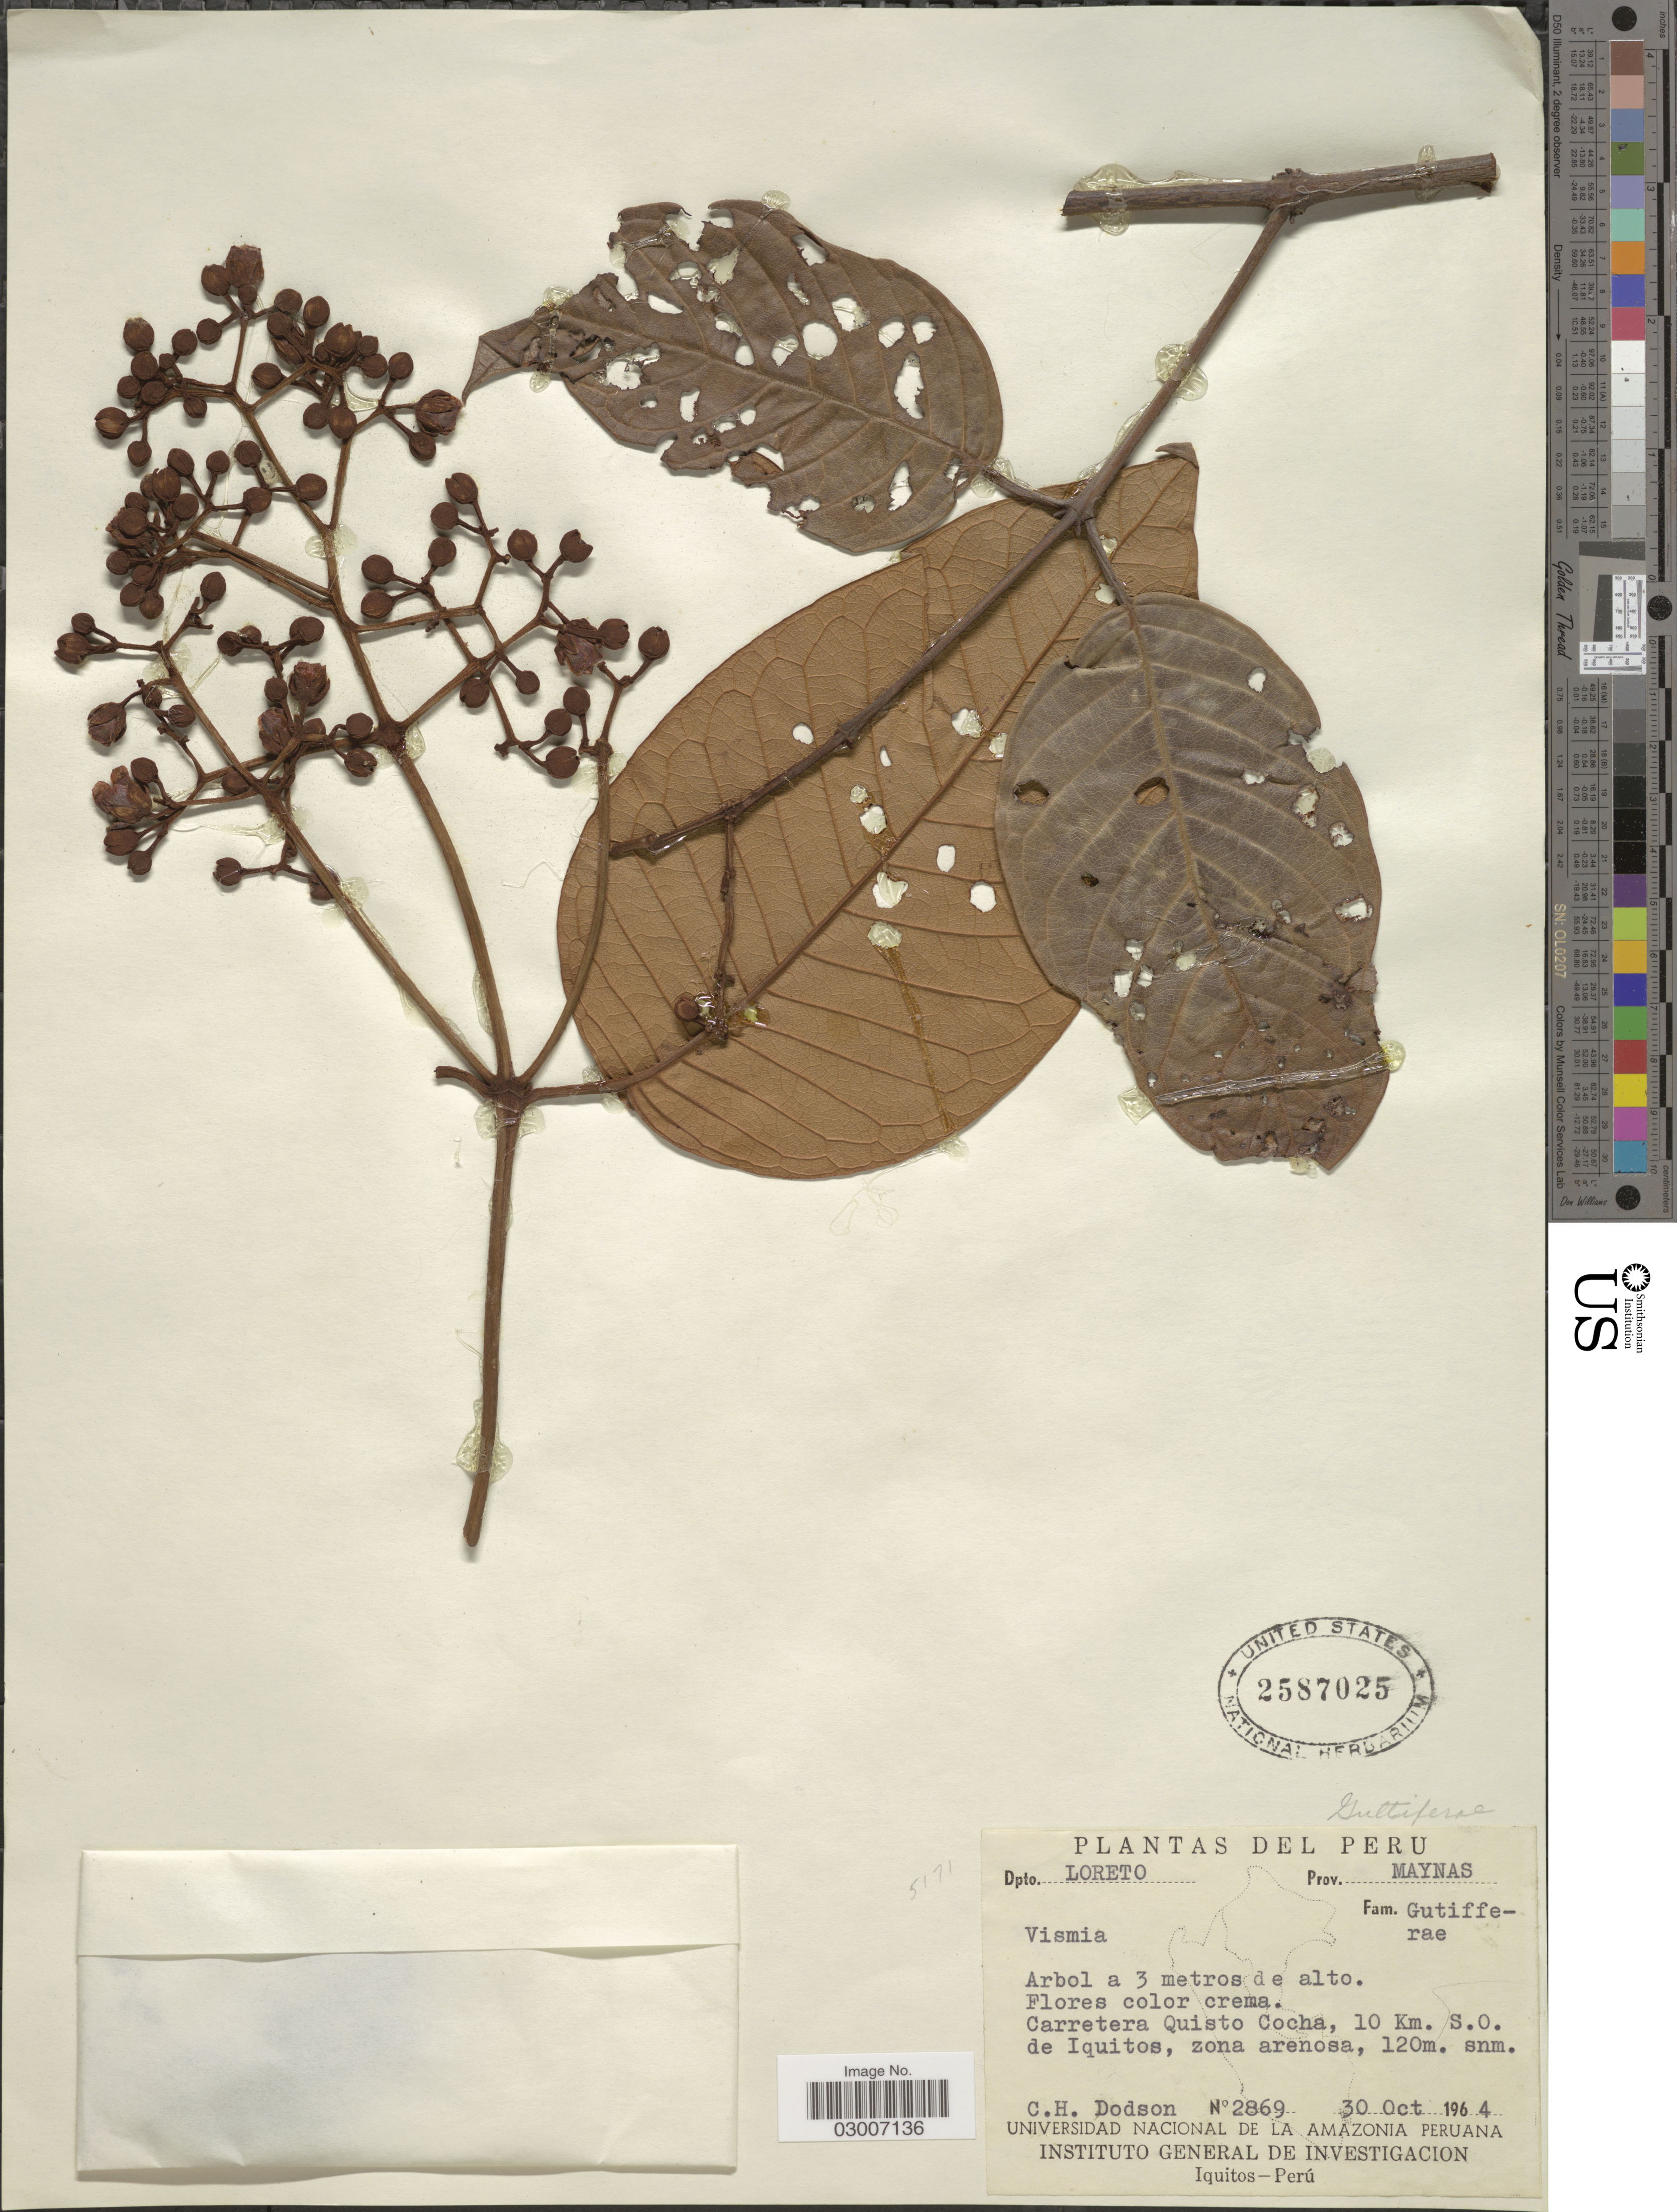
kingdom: Plantae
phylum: Tracheophyta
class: Magnoliopsida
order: Malpighiales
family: Hypericaceae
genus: Vismia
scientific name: Vismia sp.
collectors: C. H. Dodson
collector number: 2869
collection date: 1964-10-30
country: Peru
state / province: Loreto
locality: Dpto. Loreto, Prov. Maynas. Carretera Quisto Cocha, 10 Km. S.O. de Iquitos, zona arenosa.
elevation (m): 120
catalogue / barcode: US 2587025